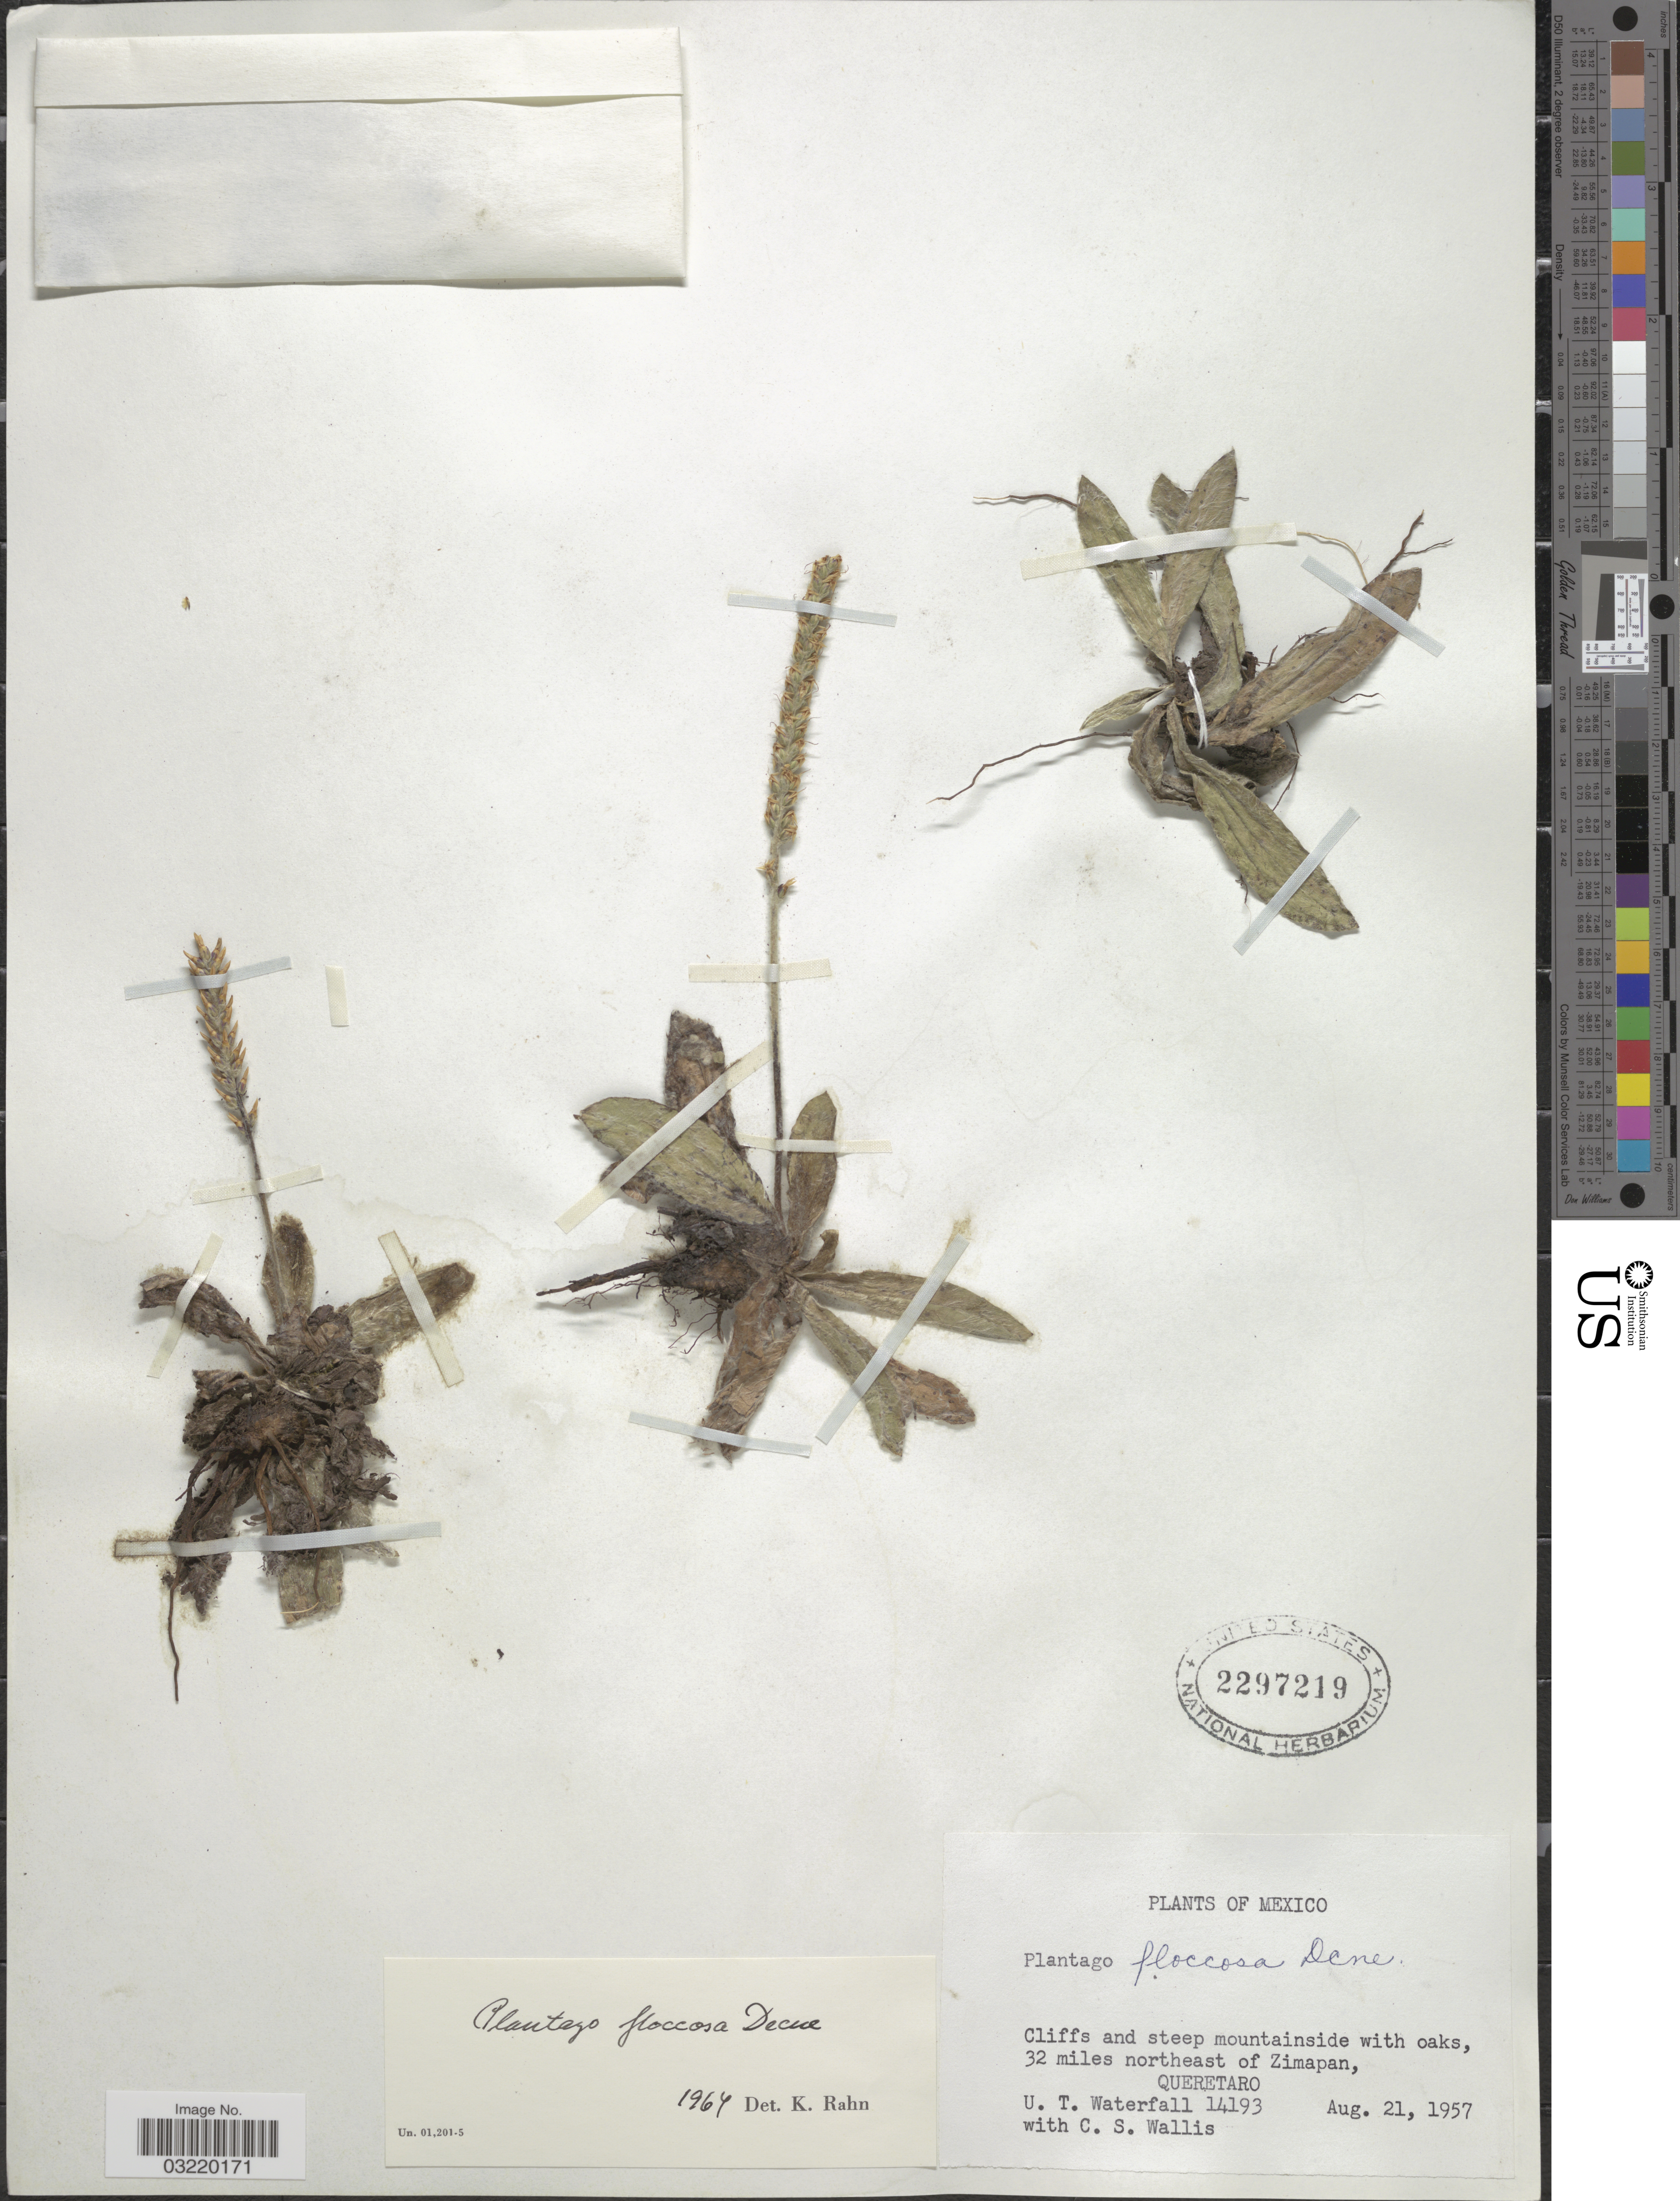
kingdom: Plantae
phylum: Tracheophyta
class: Magnoliopsida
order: Lamiales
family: Plantaginaceae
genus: Plantago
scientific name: Plantago floccosa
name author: Decne.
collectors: U. T. Waterfall & C. S. Wallis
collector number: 14193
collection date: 1957-08-21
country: Mexico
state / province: Querétaro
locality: Cliffs and steep mountainside with oaks, 32 miles northeast of Zimapan.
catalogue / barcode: US 2297219